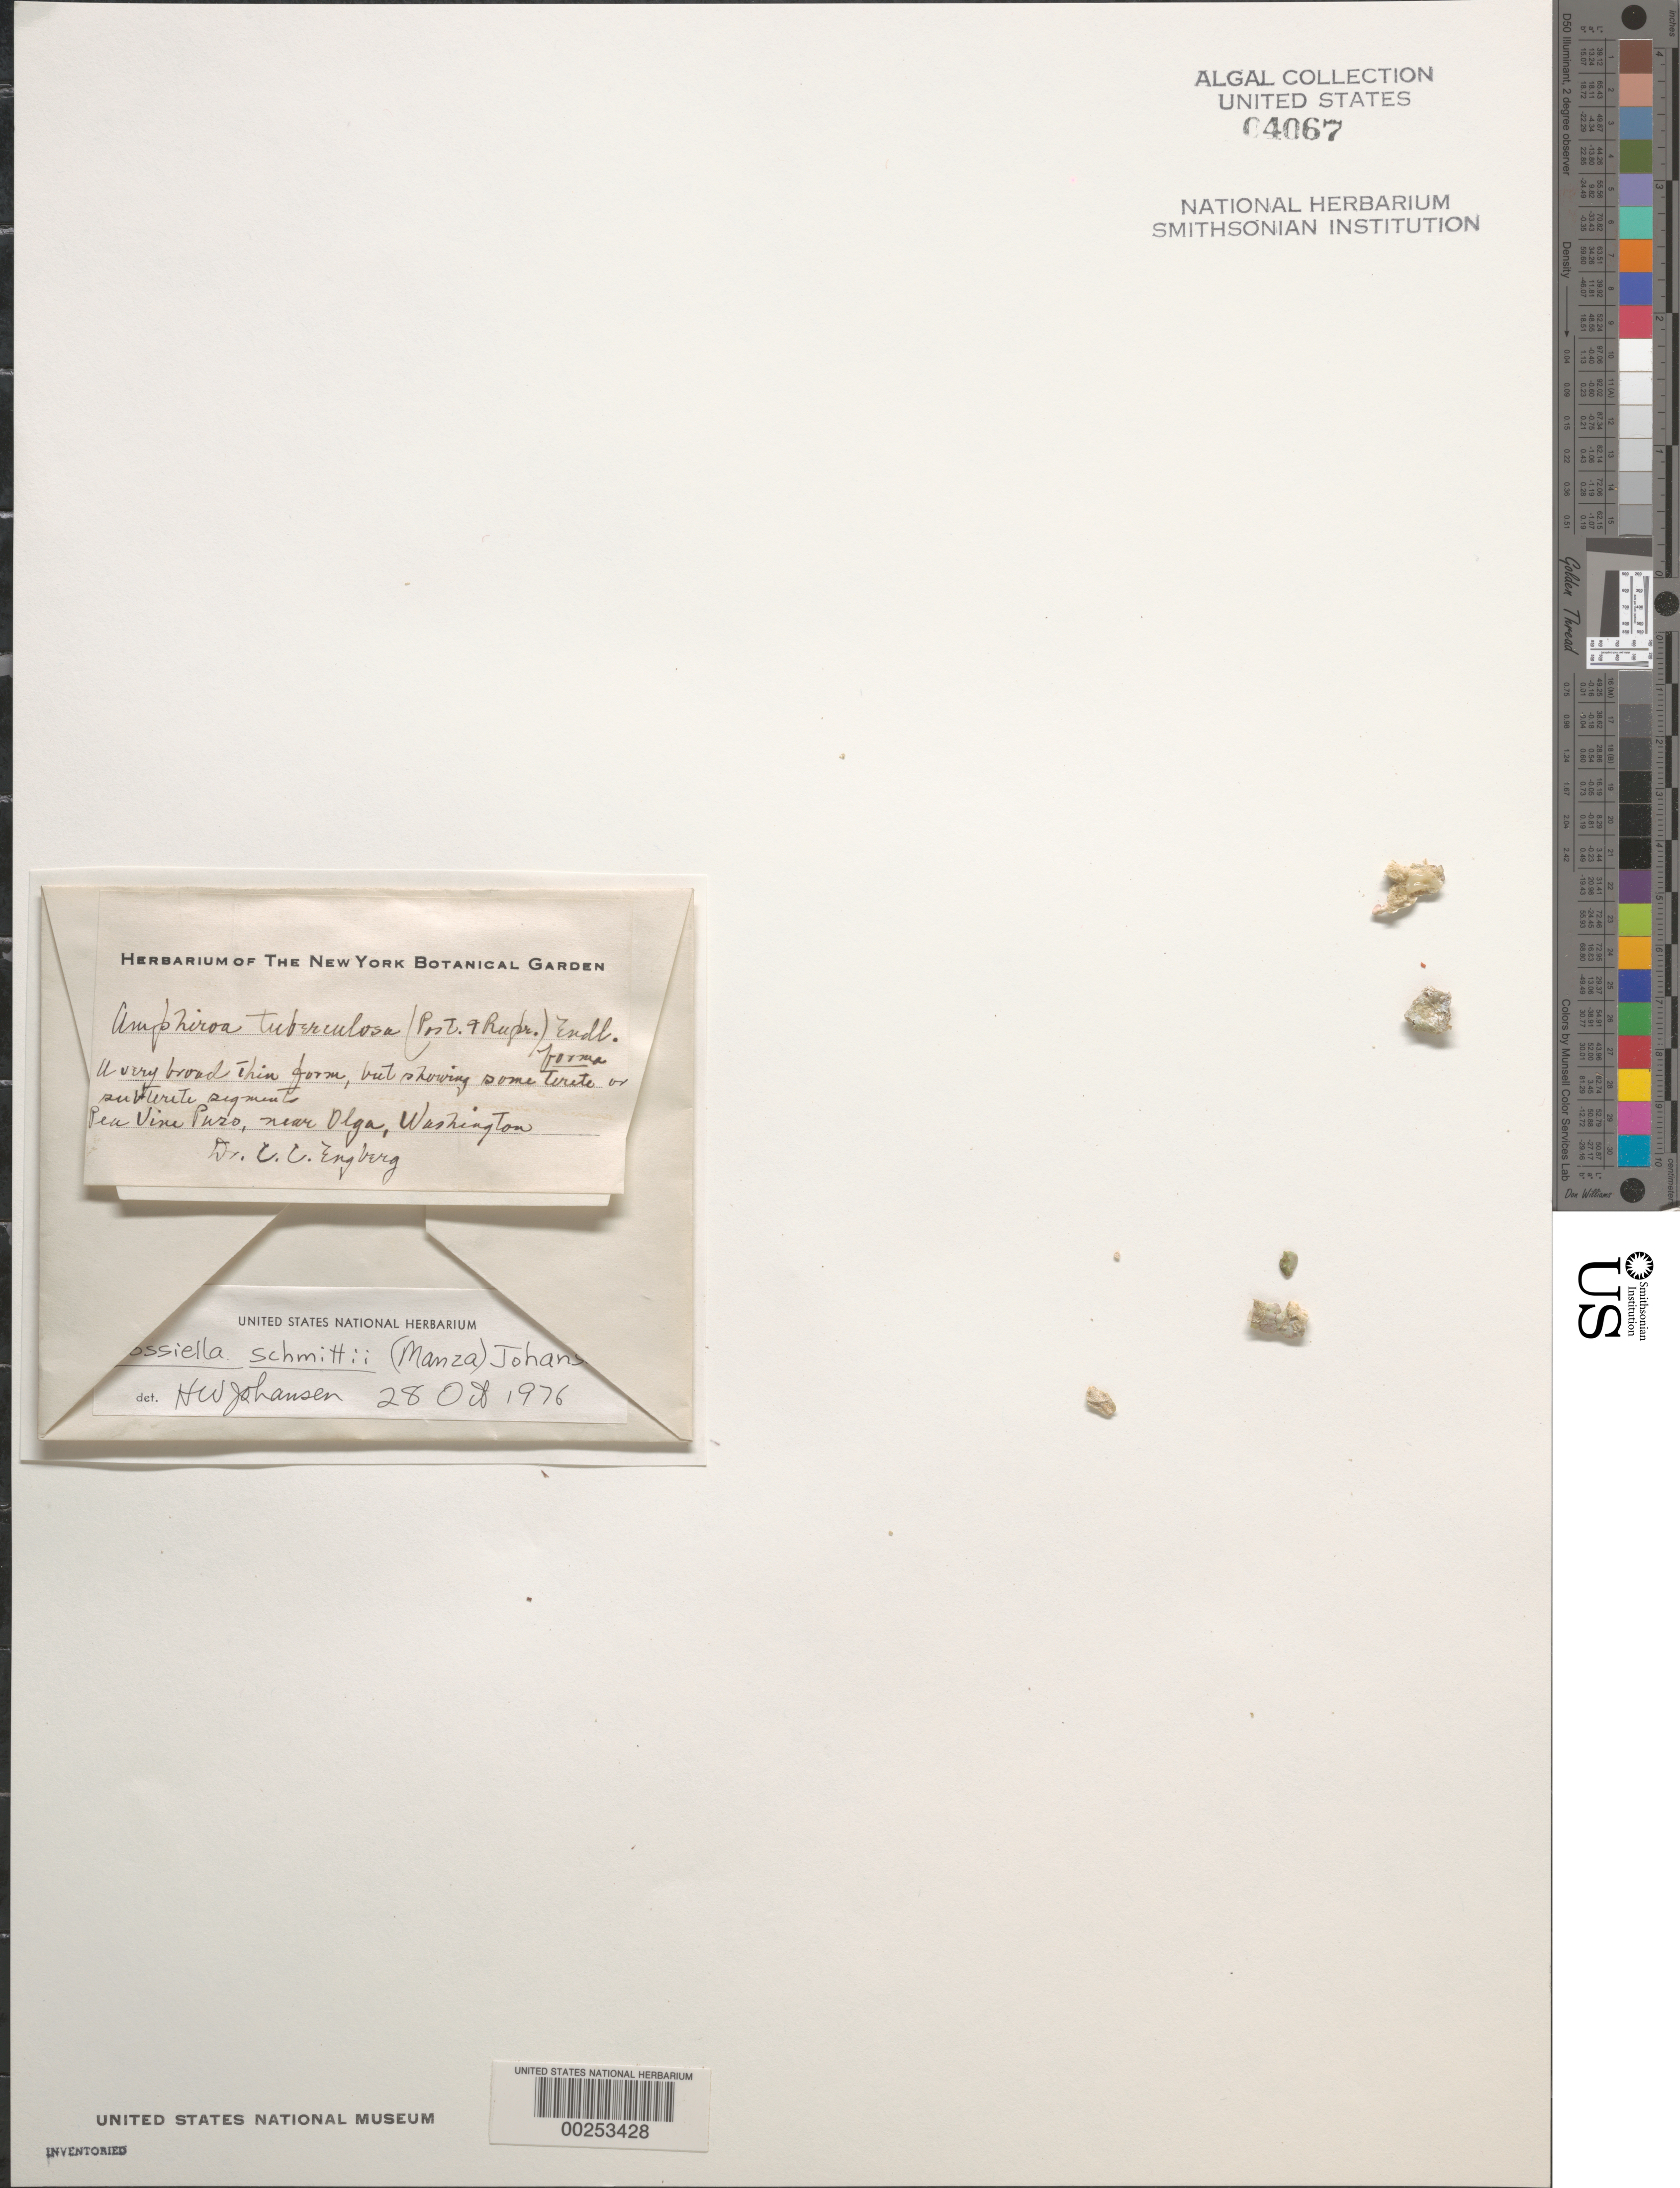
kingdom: Plantae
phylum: Rhodophyta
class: Florideophyceae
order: Corallinales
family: Corallinaceae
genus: Bossiella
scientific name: Bossiella schmittii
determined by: Johansen, H. W.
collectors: C. Engberg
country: United States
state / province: Washington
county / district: San Juan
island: Orcas Island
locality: Peavine Pass, near Olga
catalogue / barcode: US 4067